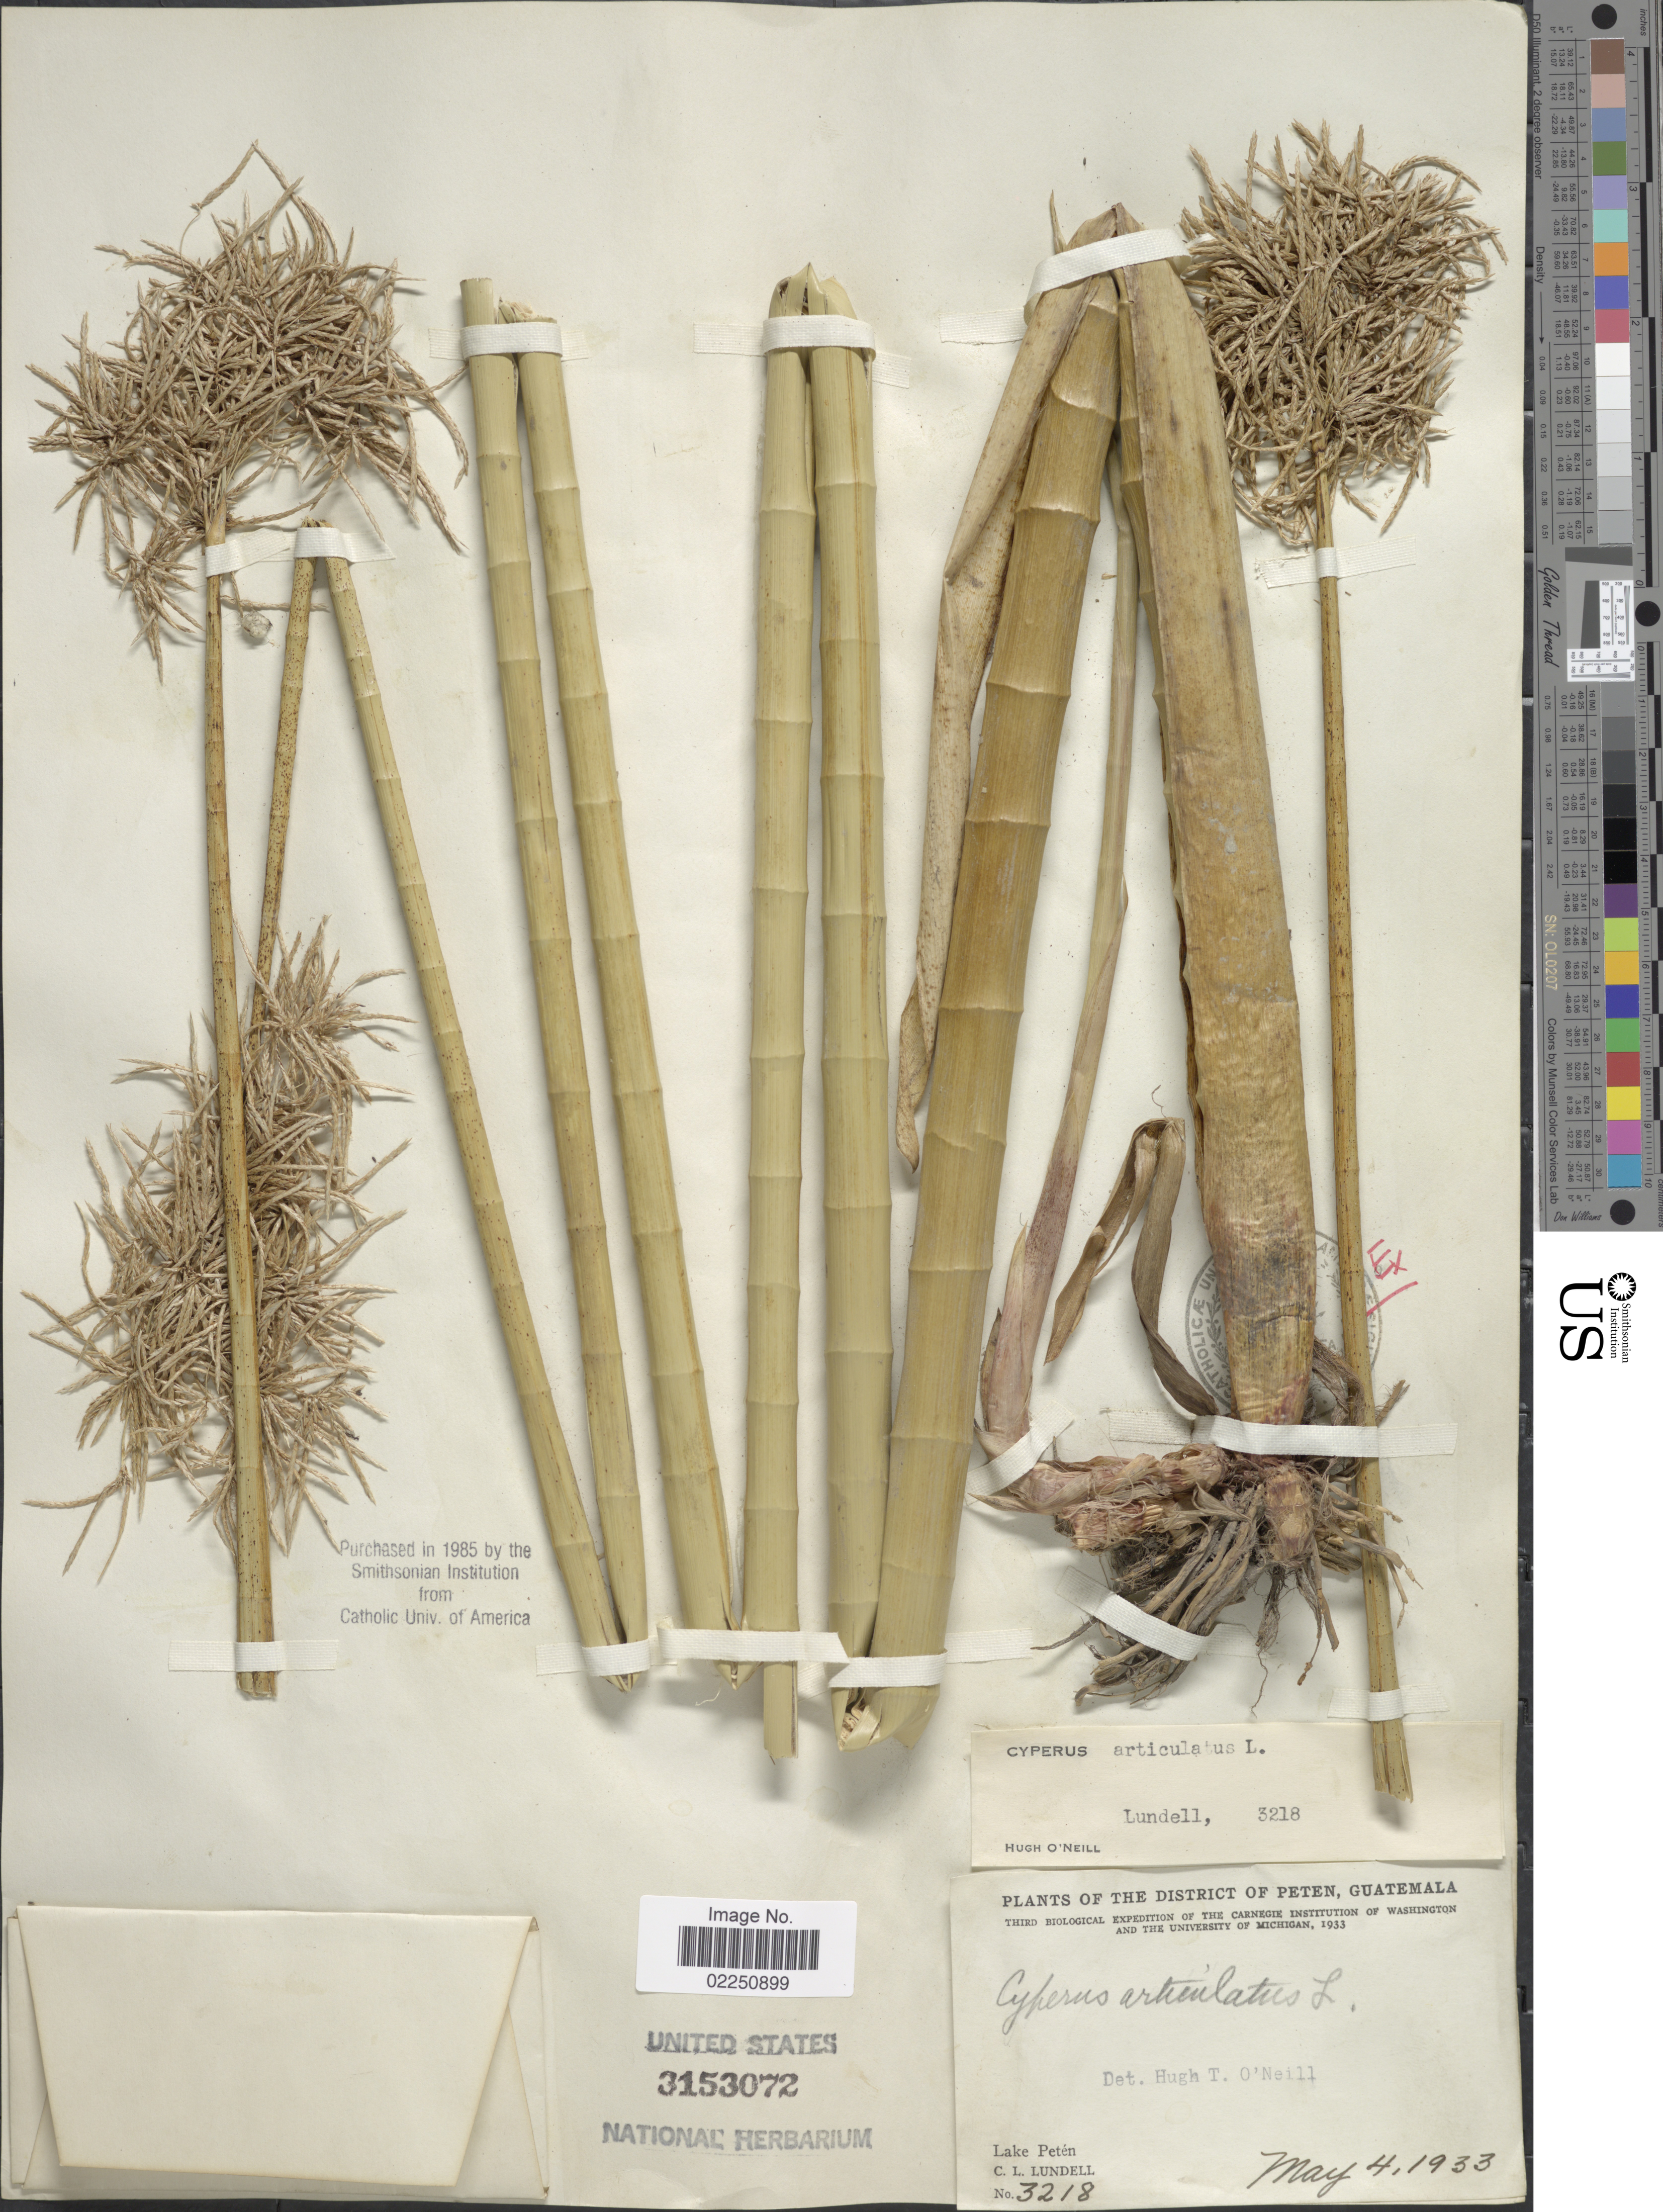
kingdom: Plantae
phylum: Tracheophyta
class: Liliopsida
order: Poales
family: Cyperaceae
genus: Cyperus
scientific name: Cyperus articulatus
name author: L.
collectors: C. L. Lundell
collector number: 3218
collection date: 1933-05-04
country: Guatemala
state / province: El Petén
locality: District of Peten. Lake Peten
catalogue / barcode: US 3153072